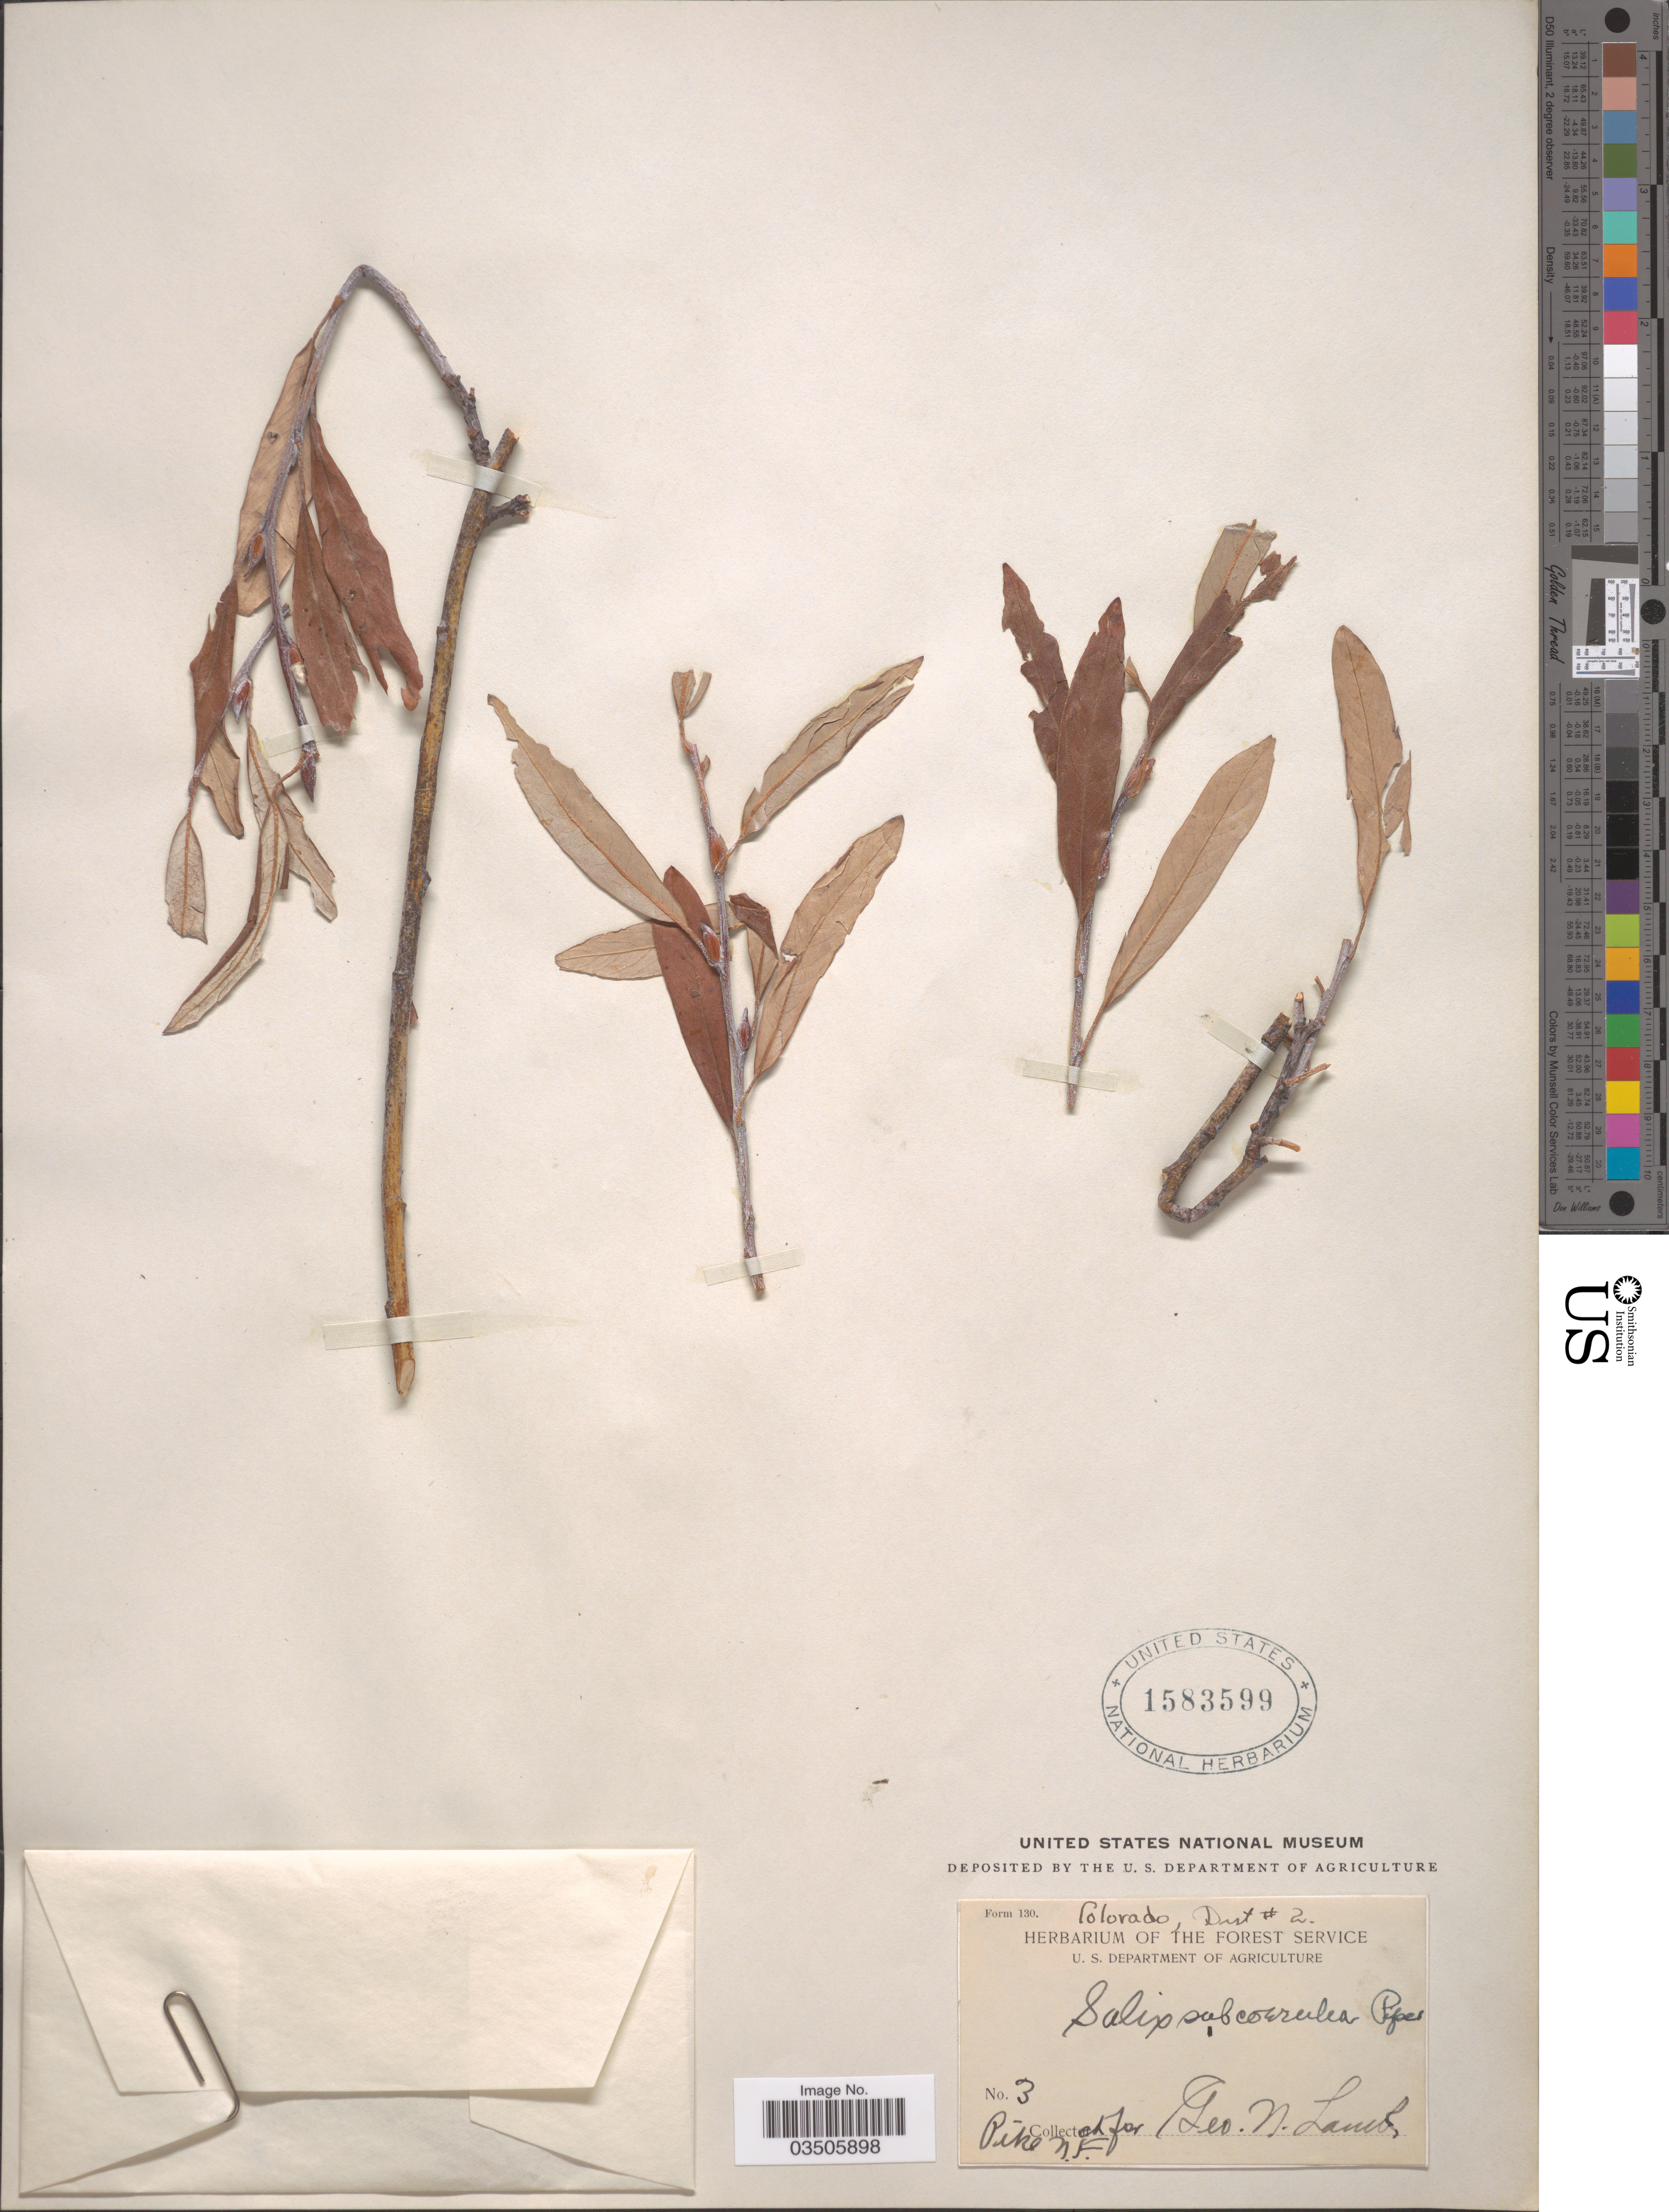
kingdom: Plantae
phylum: Tracheophyta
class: Magnoliopsida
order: Malpighiales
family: Salicaceae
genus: Salix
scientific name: Salix subcoerulea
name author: Piper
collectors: G. N. Lamb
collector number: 3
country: United States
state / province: Colorado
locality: Dist # 2. Pike N. F.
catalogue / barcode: US 1583599